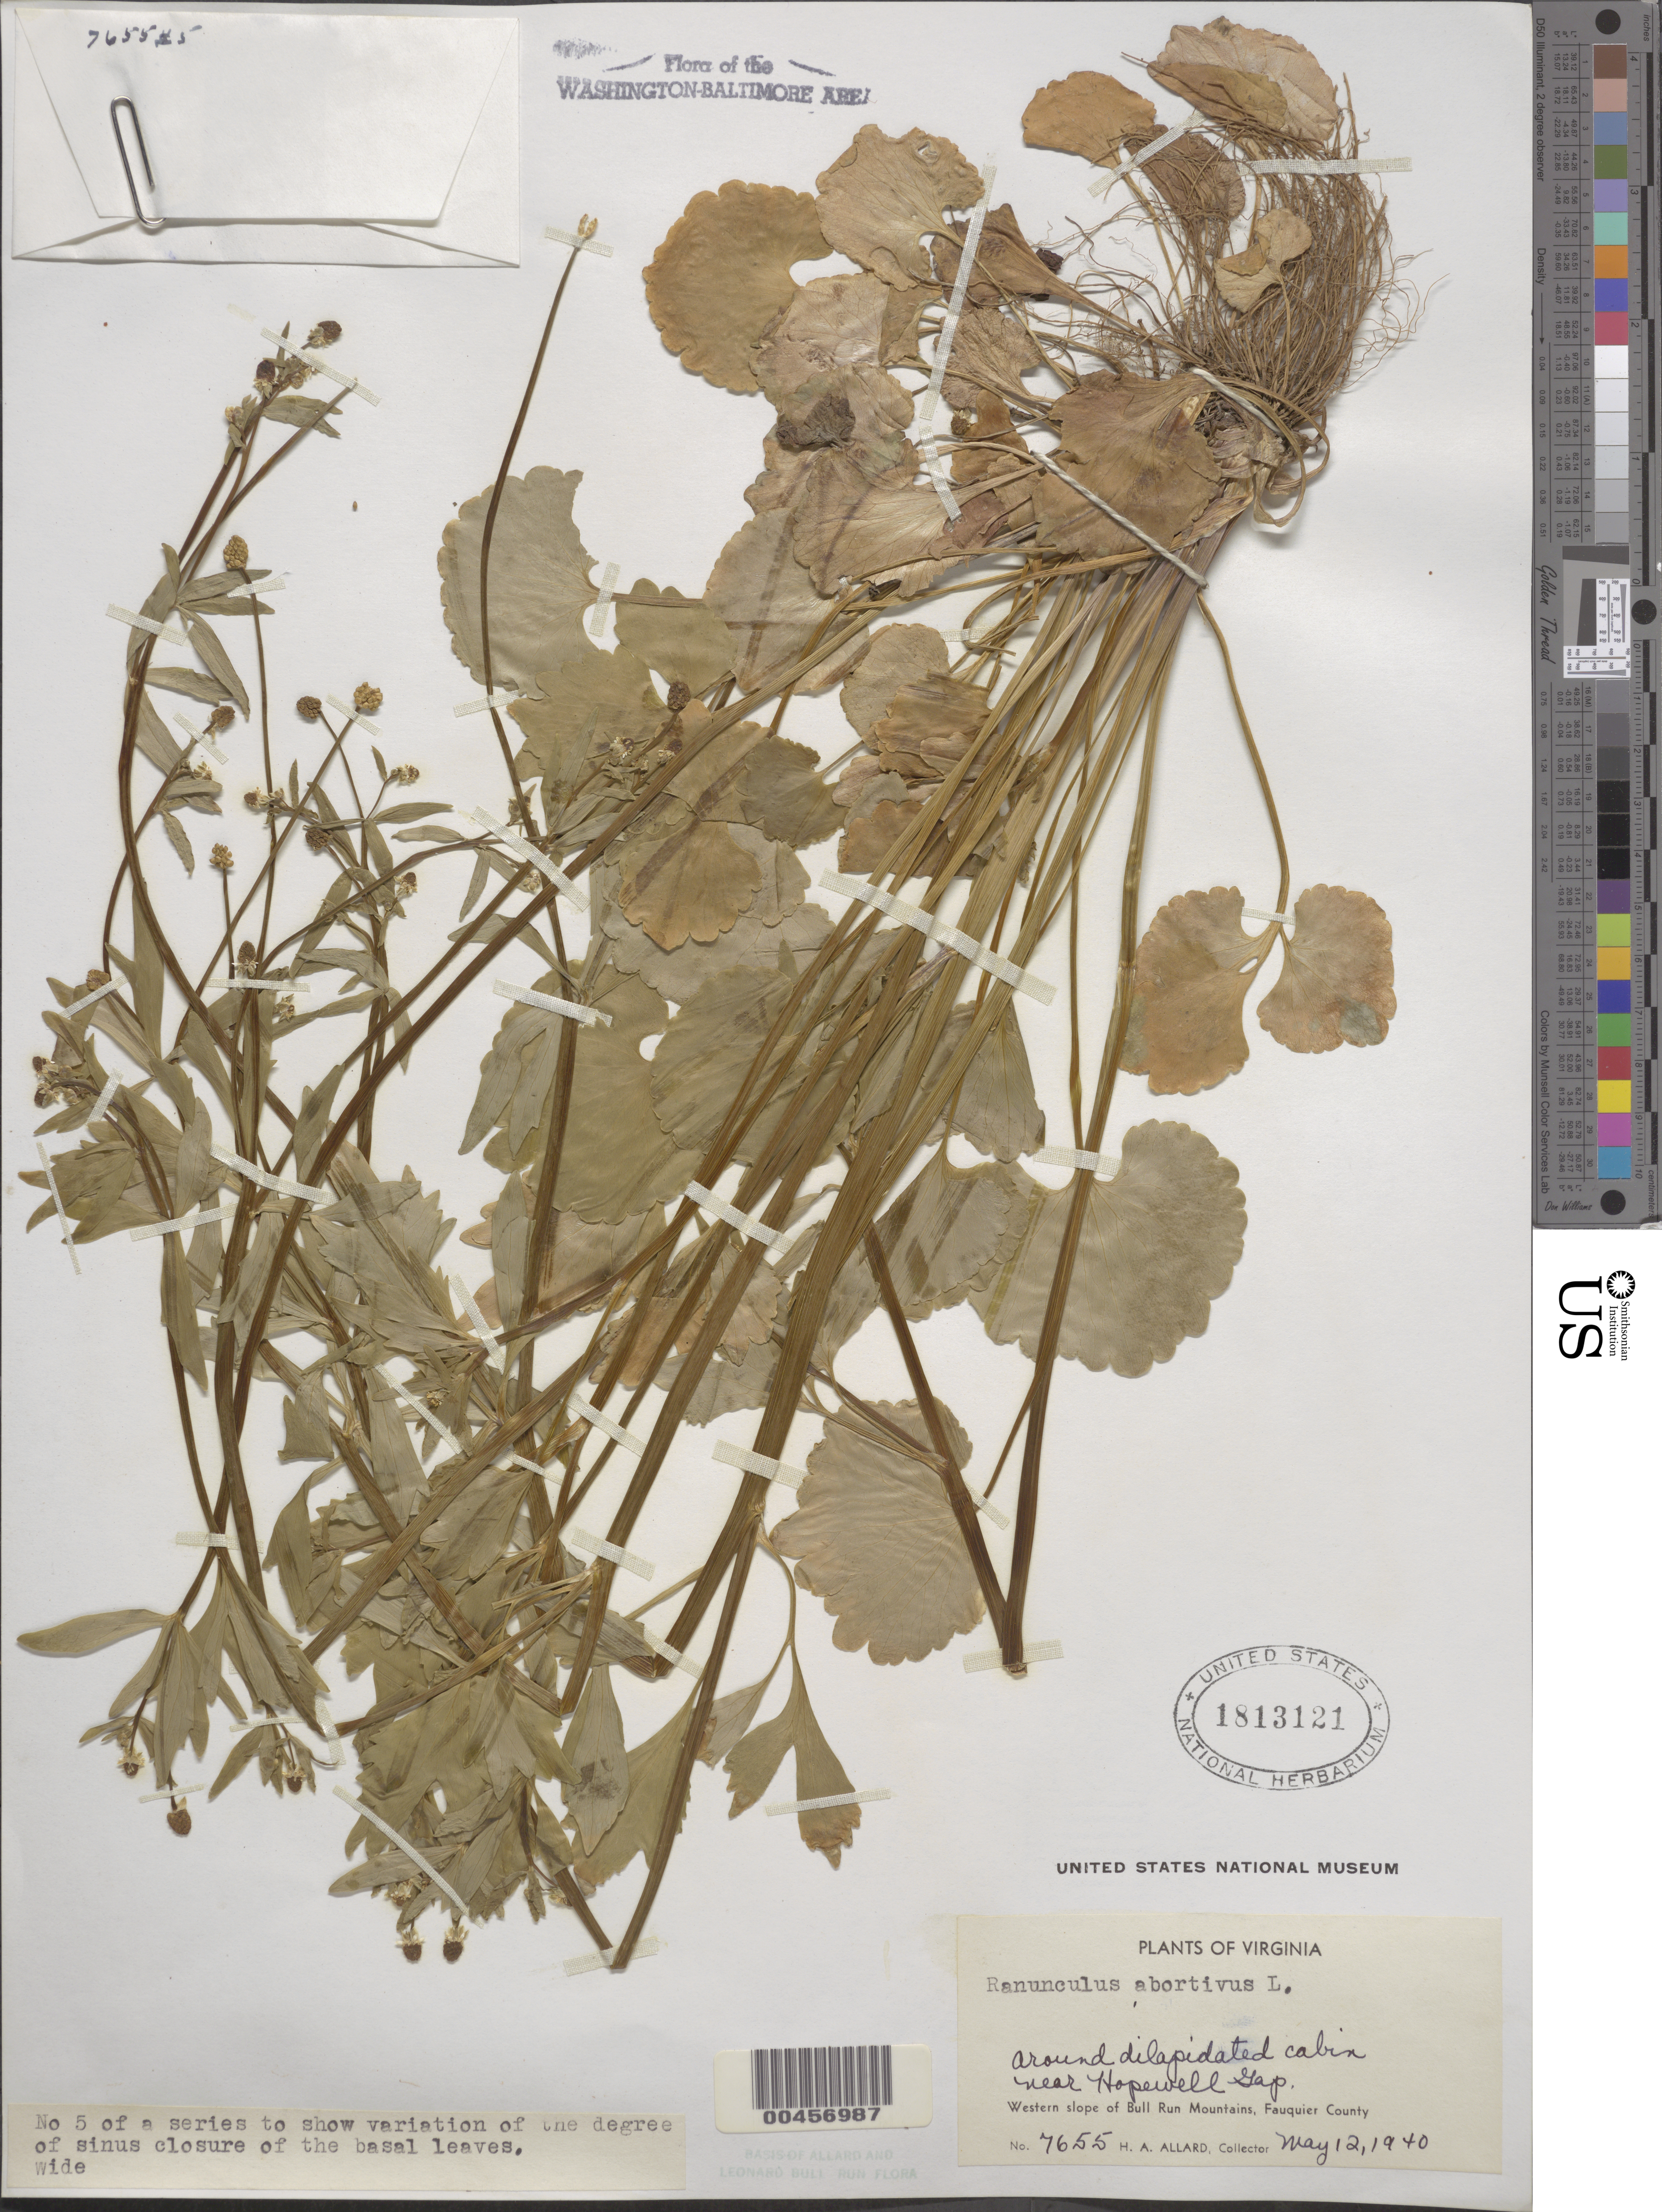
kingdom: Plantae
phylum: Tracheophyta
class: Magnoliopsida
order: Ranunculales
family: Ranunculaceae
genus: Ranunculus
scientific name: Ranunculus abortivus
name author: L.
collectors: H. A. Allard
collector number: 7655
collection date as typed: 12 May 1940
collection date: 1940-05-12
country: United States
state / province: Virginia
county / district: Fauquier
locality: Bull Run Mts, near Hopewell Gap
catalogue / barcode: US 1813121